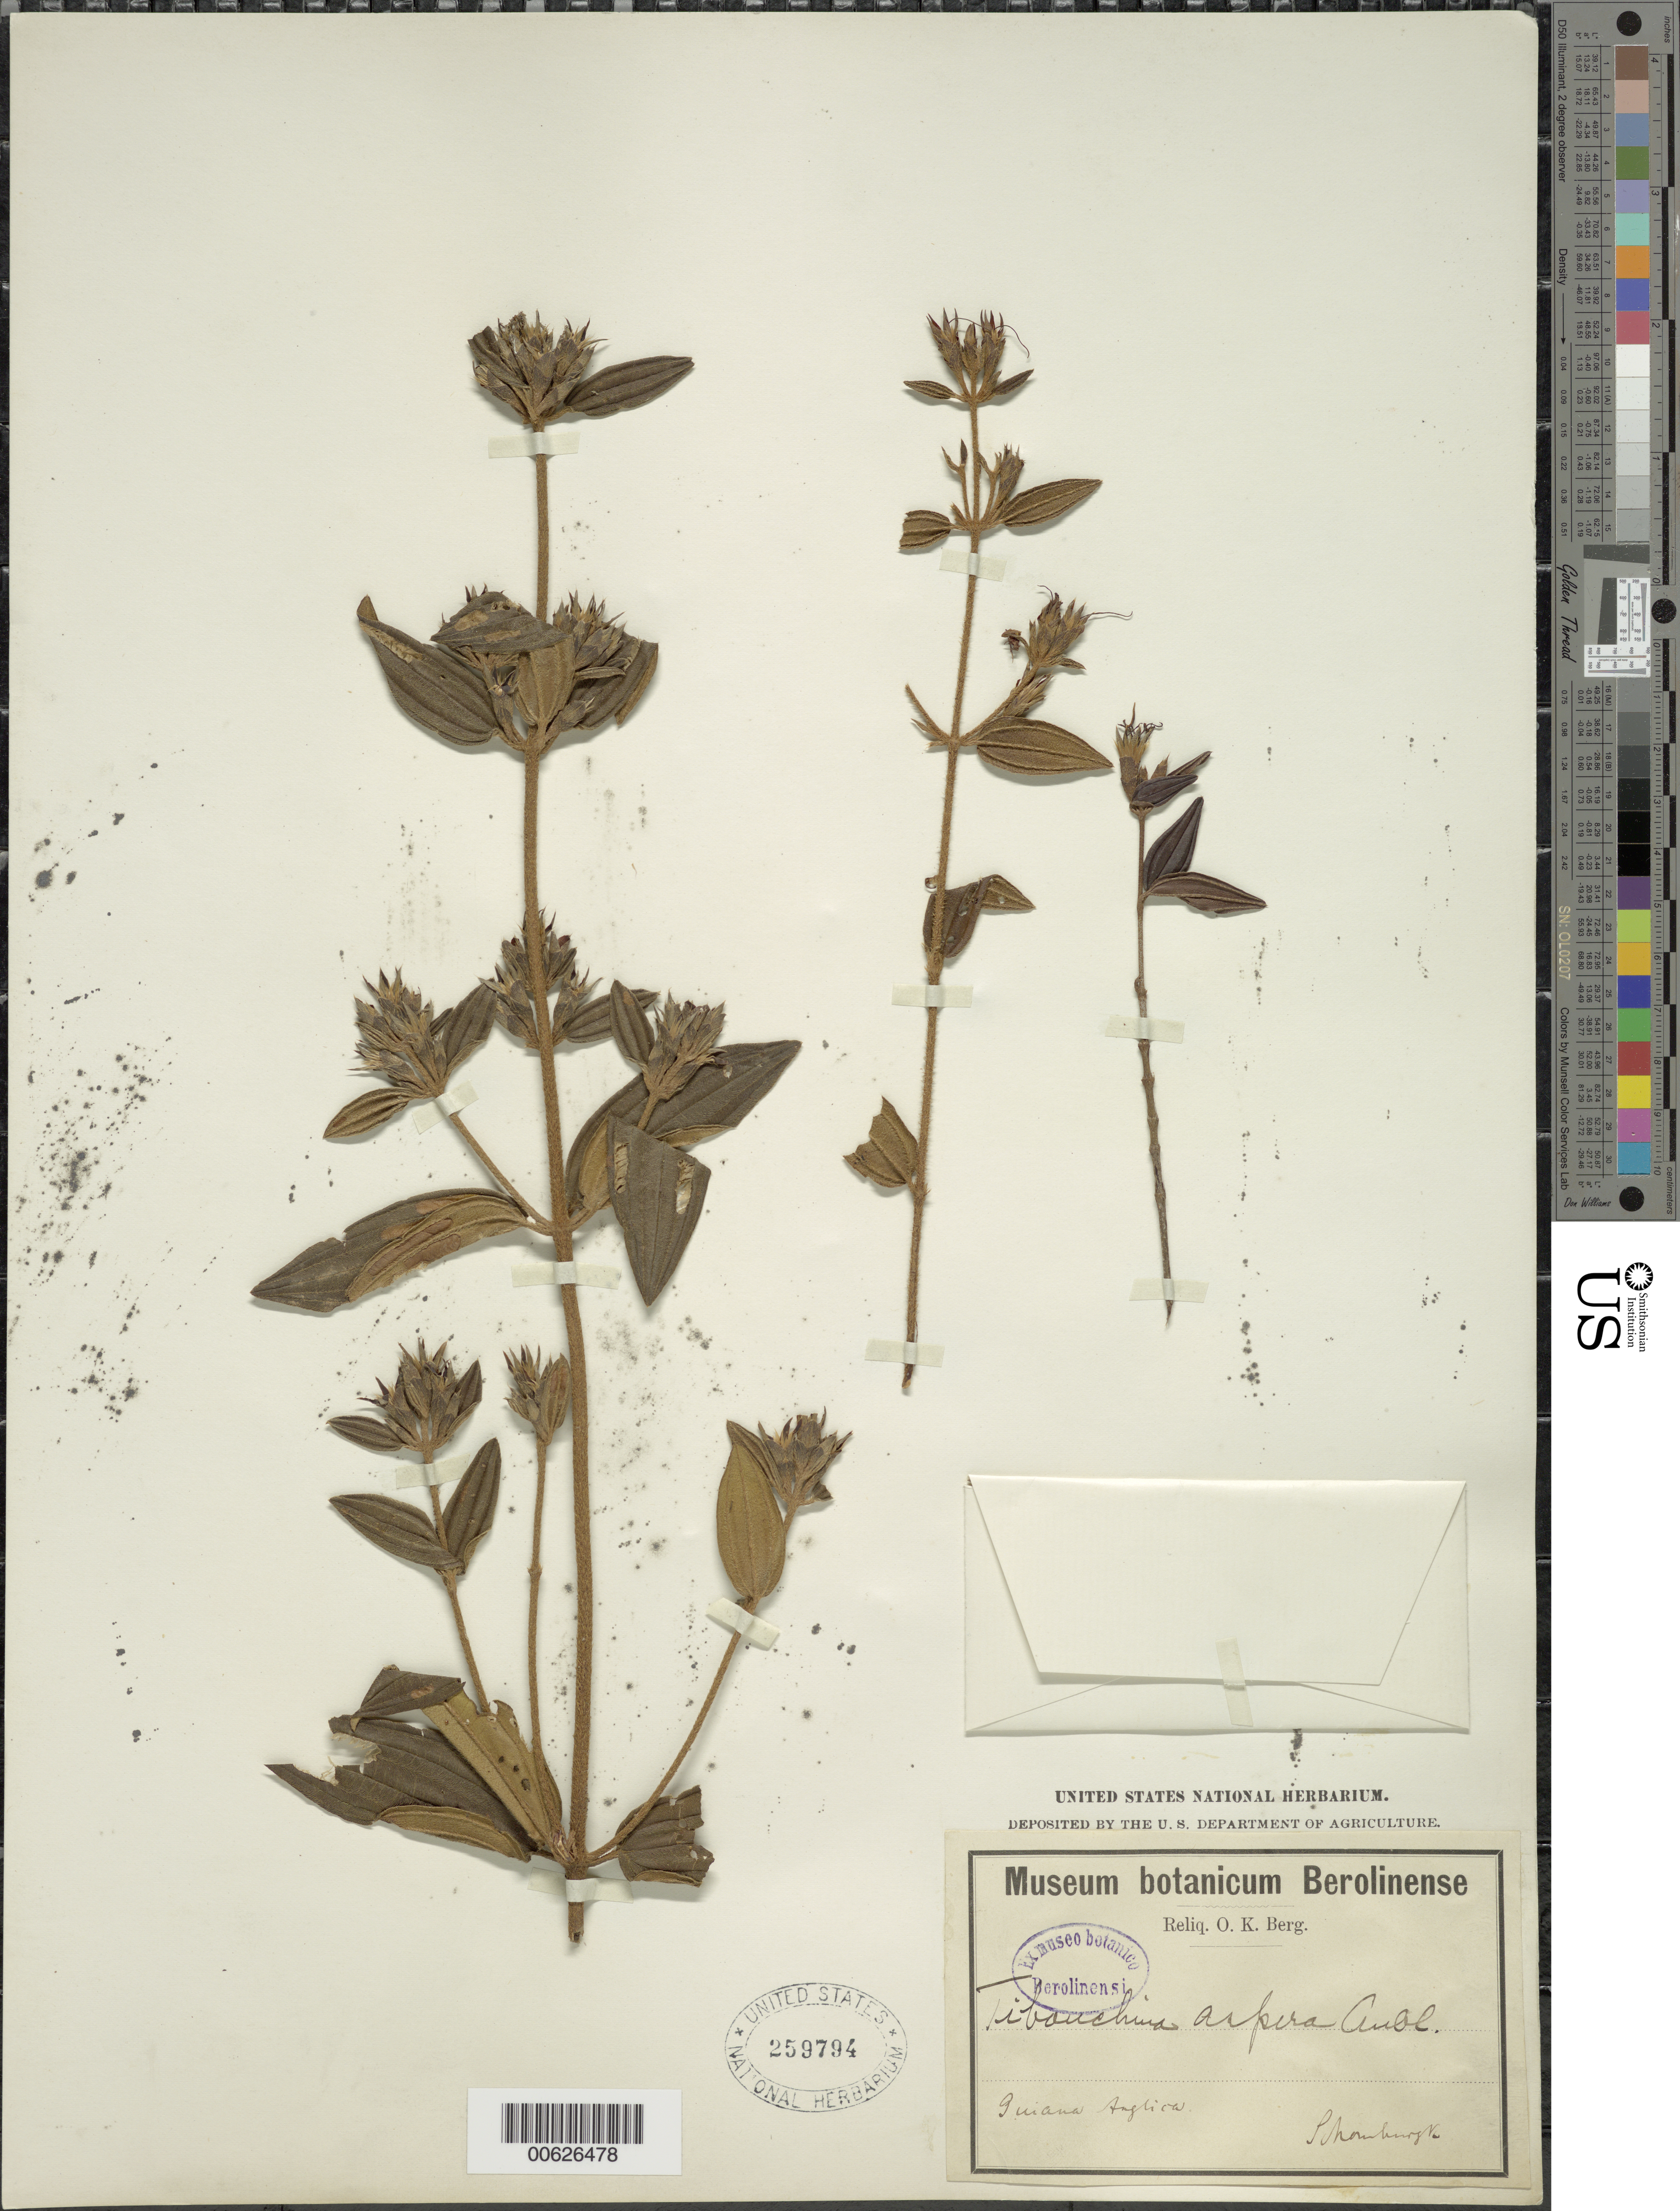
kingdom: Plantae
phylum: Tracheophyta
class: Magnoliopsida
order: Myrtales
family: Melastomataceae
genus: Tibouchina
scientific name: Tibouchina aspera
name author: Aubl.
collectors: R. H. Schomburgk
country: Guyana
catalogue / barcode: US 259794